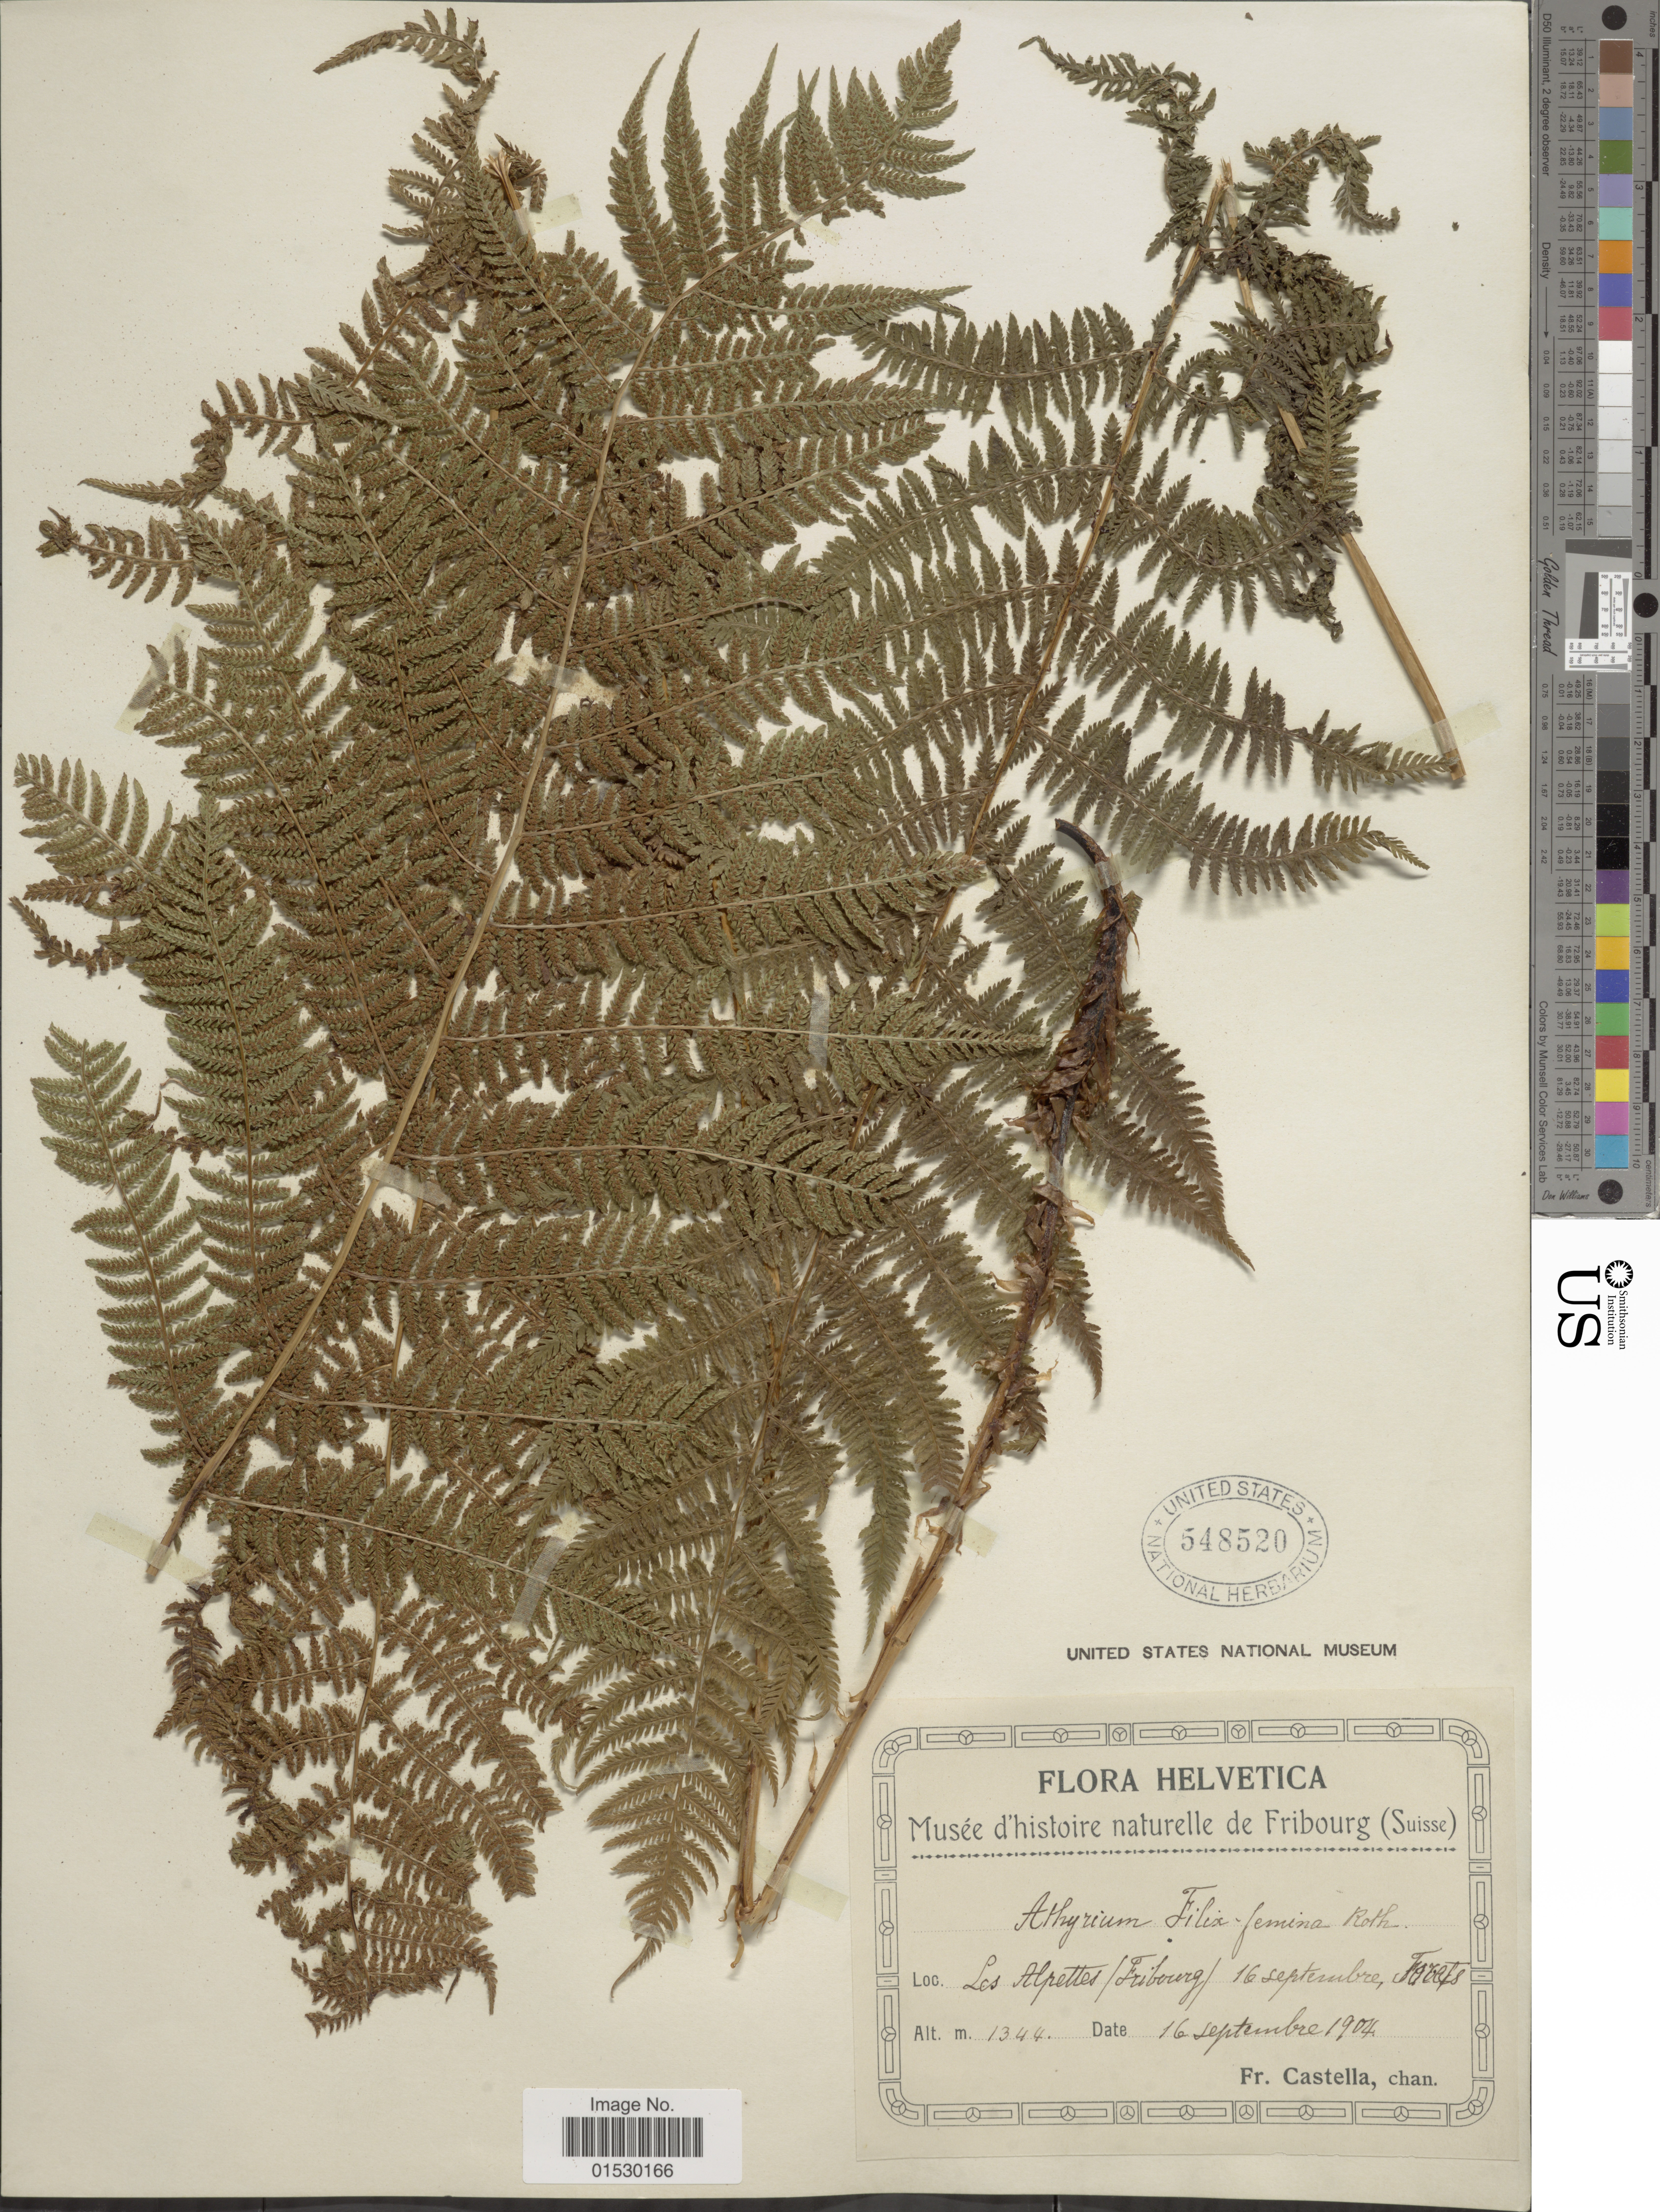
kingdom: Plantae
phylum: Tracheophyta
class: Polypodiopsida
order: Polypodiales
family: Athyriaceae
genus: Athyrium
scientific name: Athyrium filix-femina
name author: (L.) Roth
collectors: Fr. Castella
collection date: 1904-09-16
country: Switzerland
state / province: Fribourg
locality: Helvetica. Les Alpettes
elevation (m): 1344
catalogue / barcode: US 548520